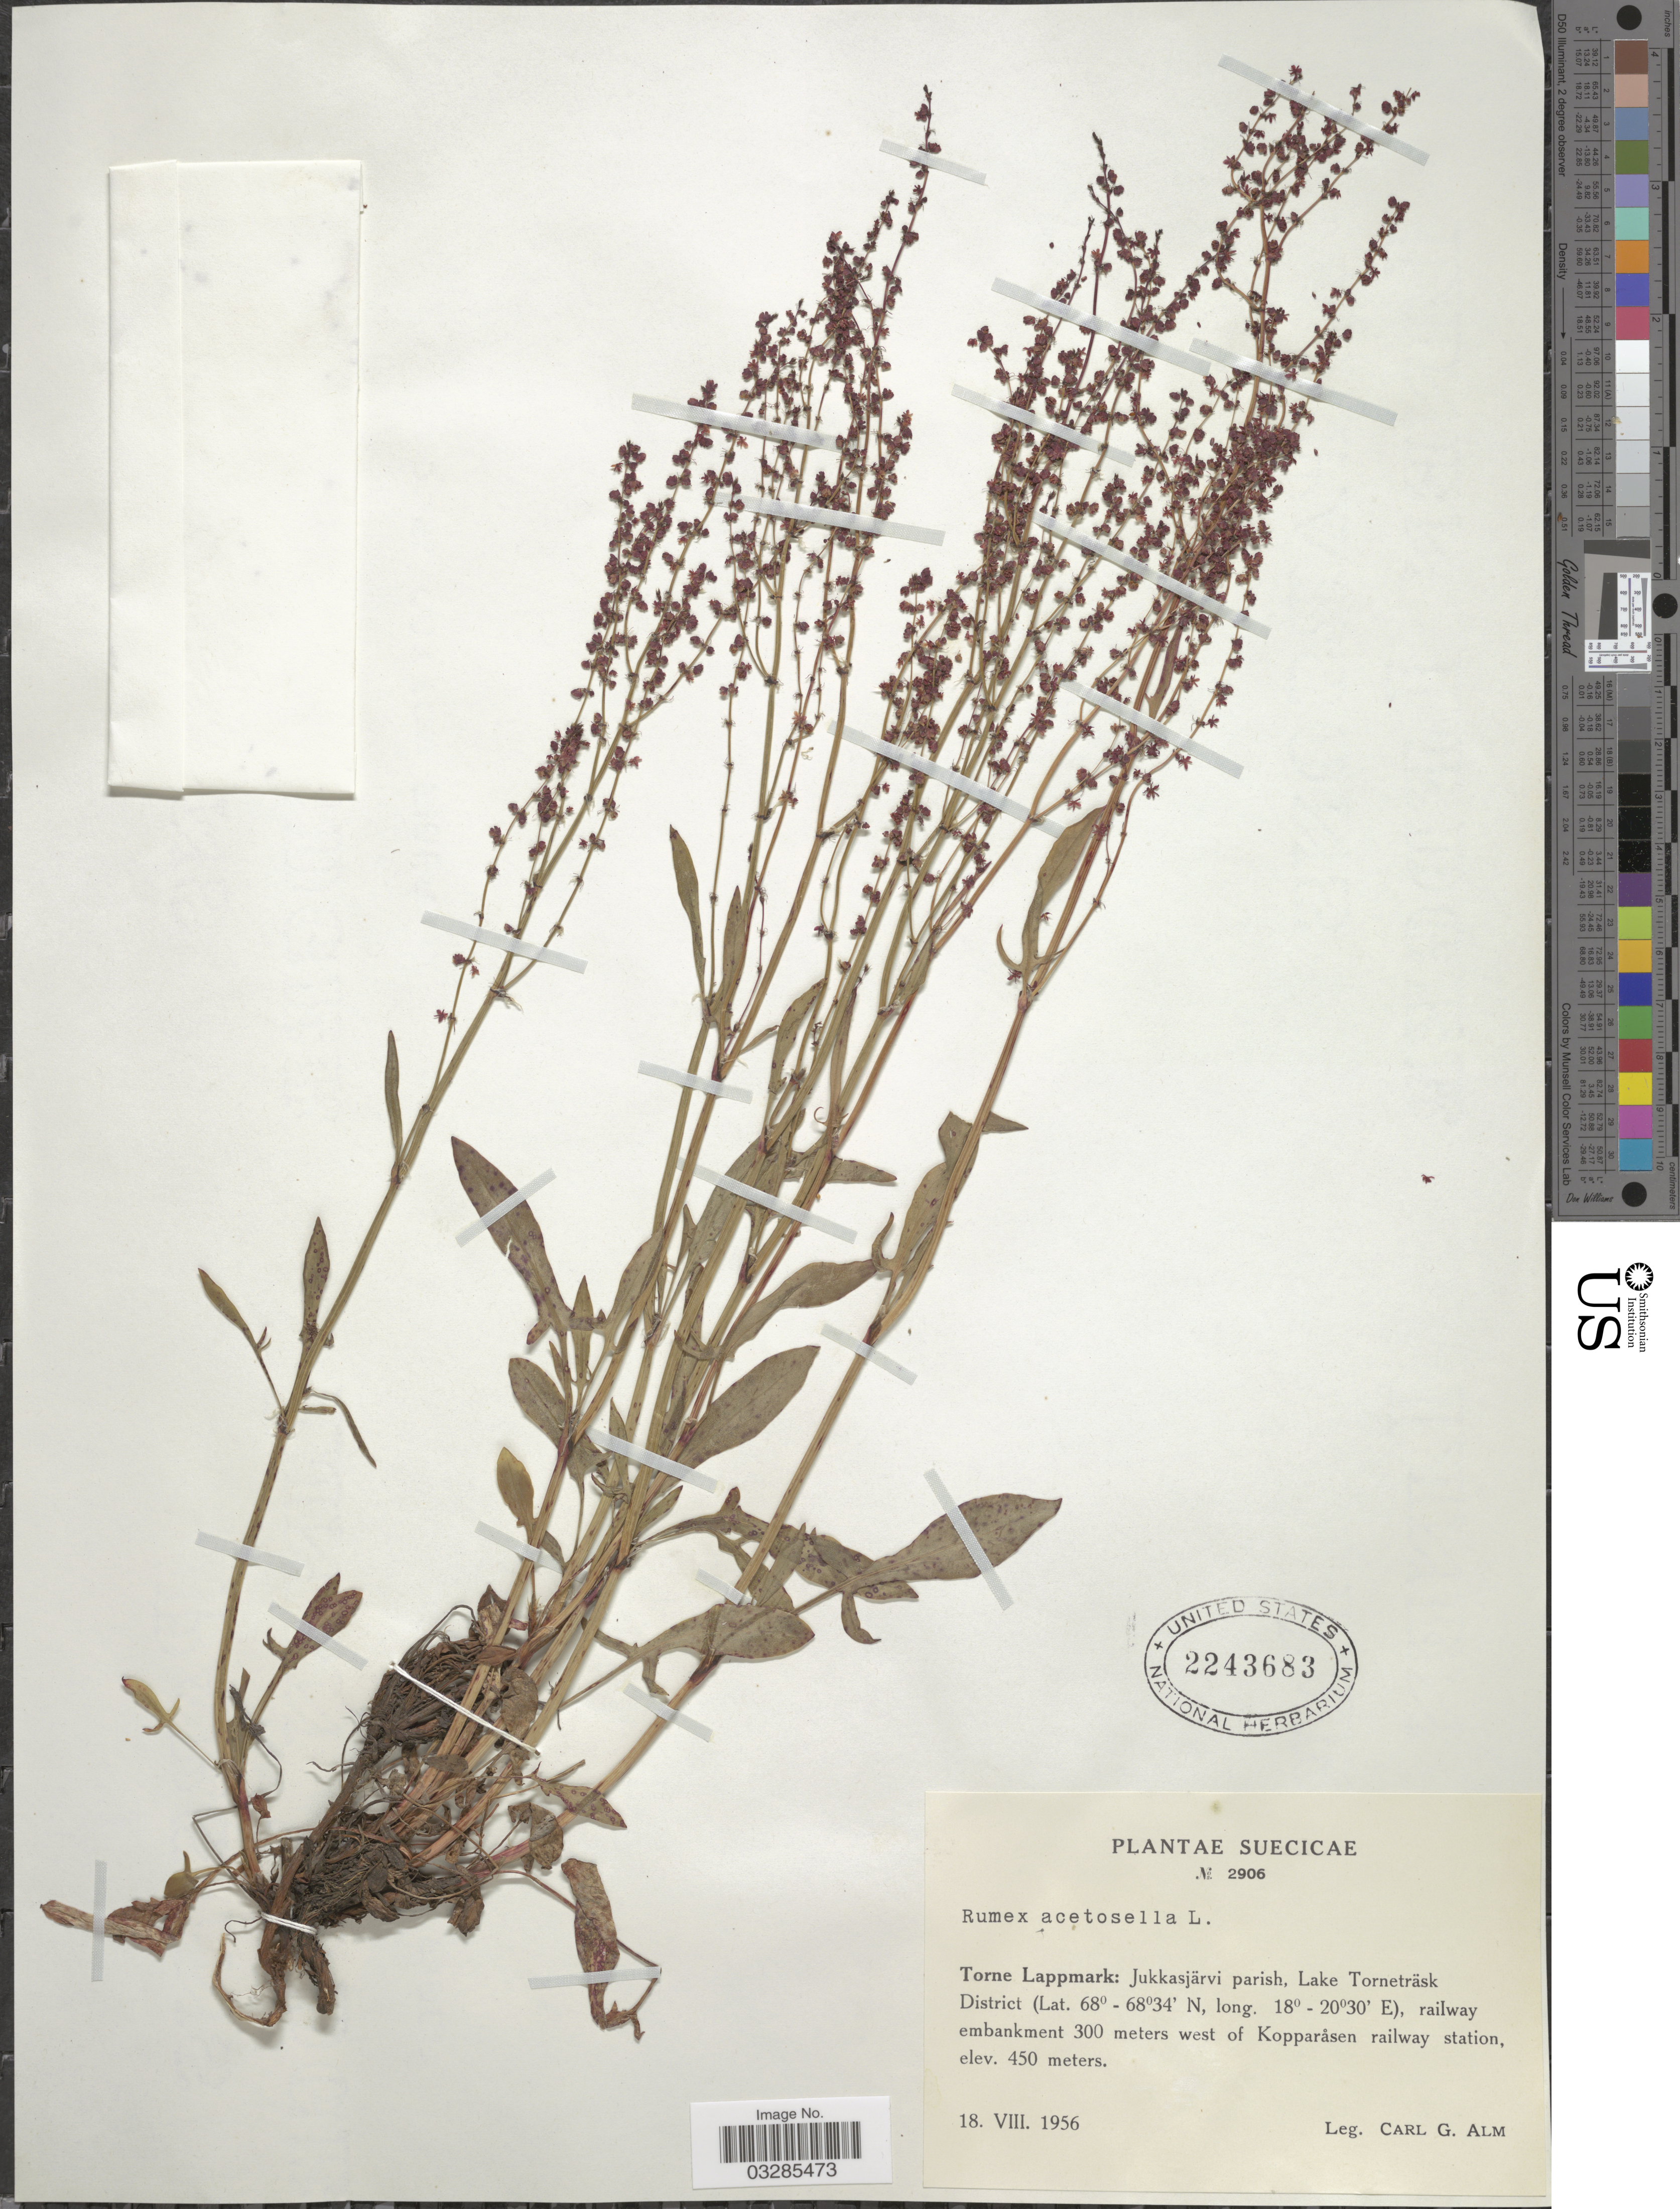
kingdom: Plantae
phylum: Tracheophyta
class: Magnoliopsida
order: Caryophyllales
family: Polygonaceae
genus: Rumex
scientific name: Rumex acetosella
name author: L.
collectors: C. G. Alm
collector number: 2906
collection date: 1956-08-18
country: Sweden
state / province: Norrbotten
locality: Torne Lappmark: Jukkasjärvi parish, Lake Torneträsk District, railway embankment 300 meters west of Kopparåsen railway station.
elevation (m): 450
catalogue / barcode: US 22436383